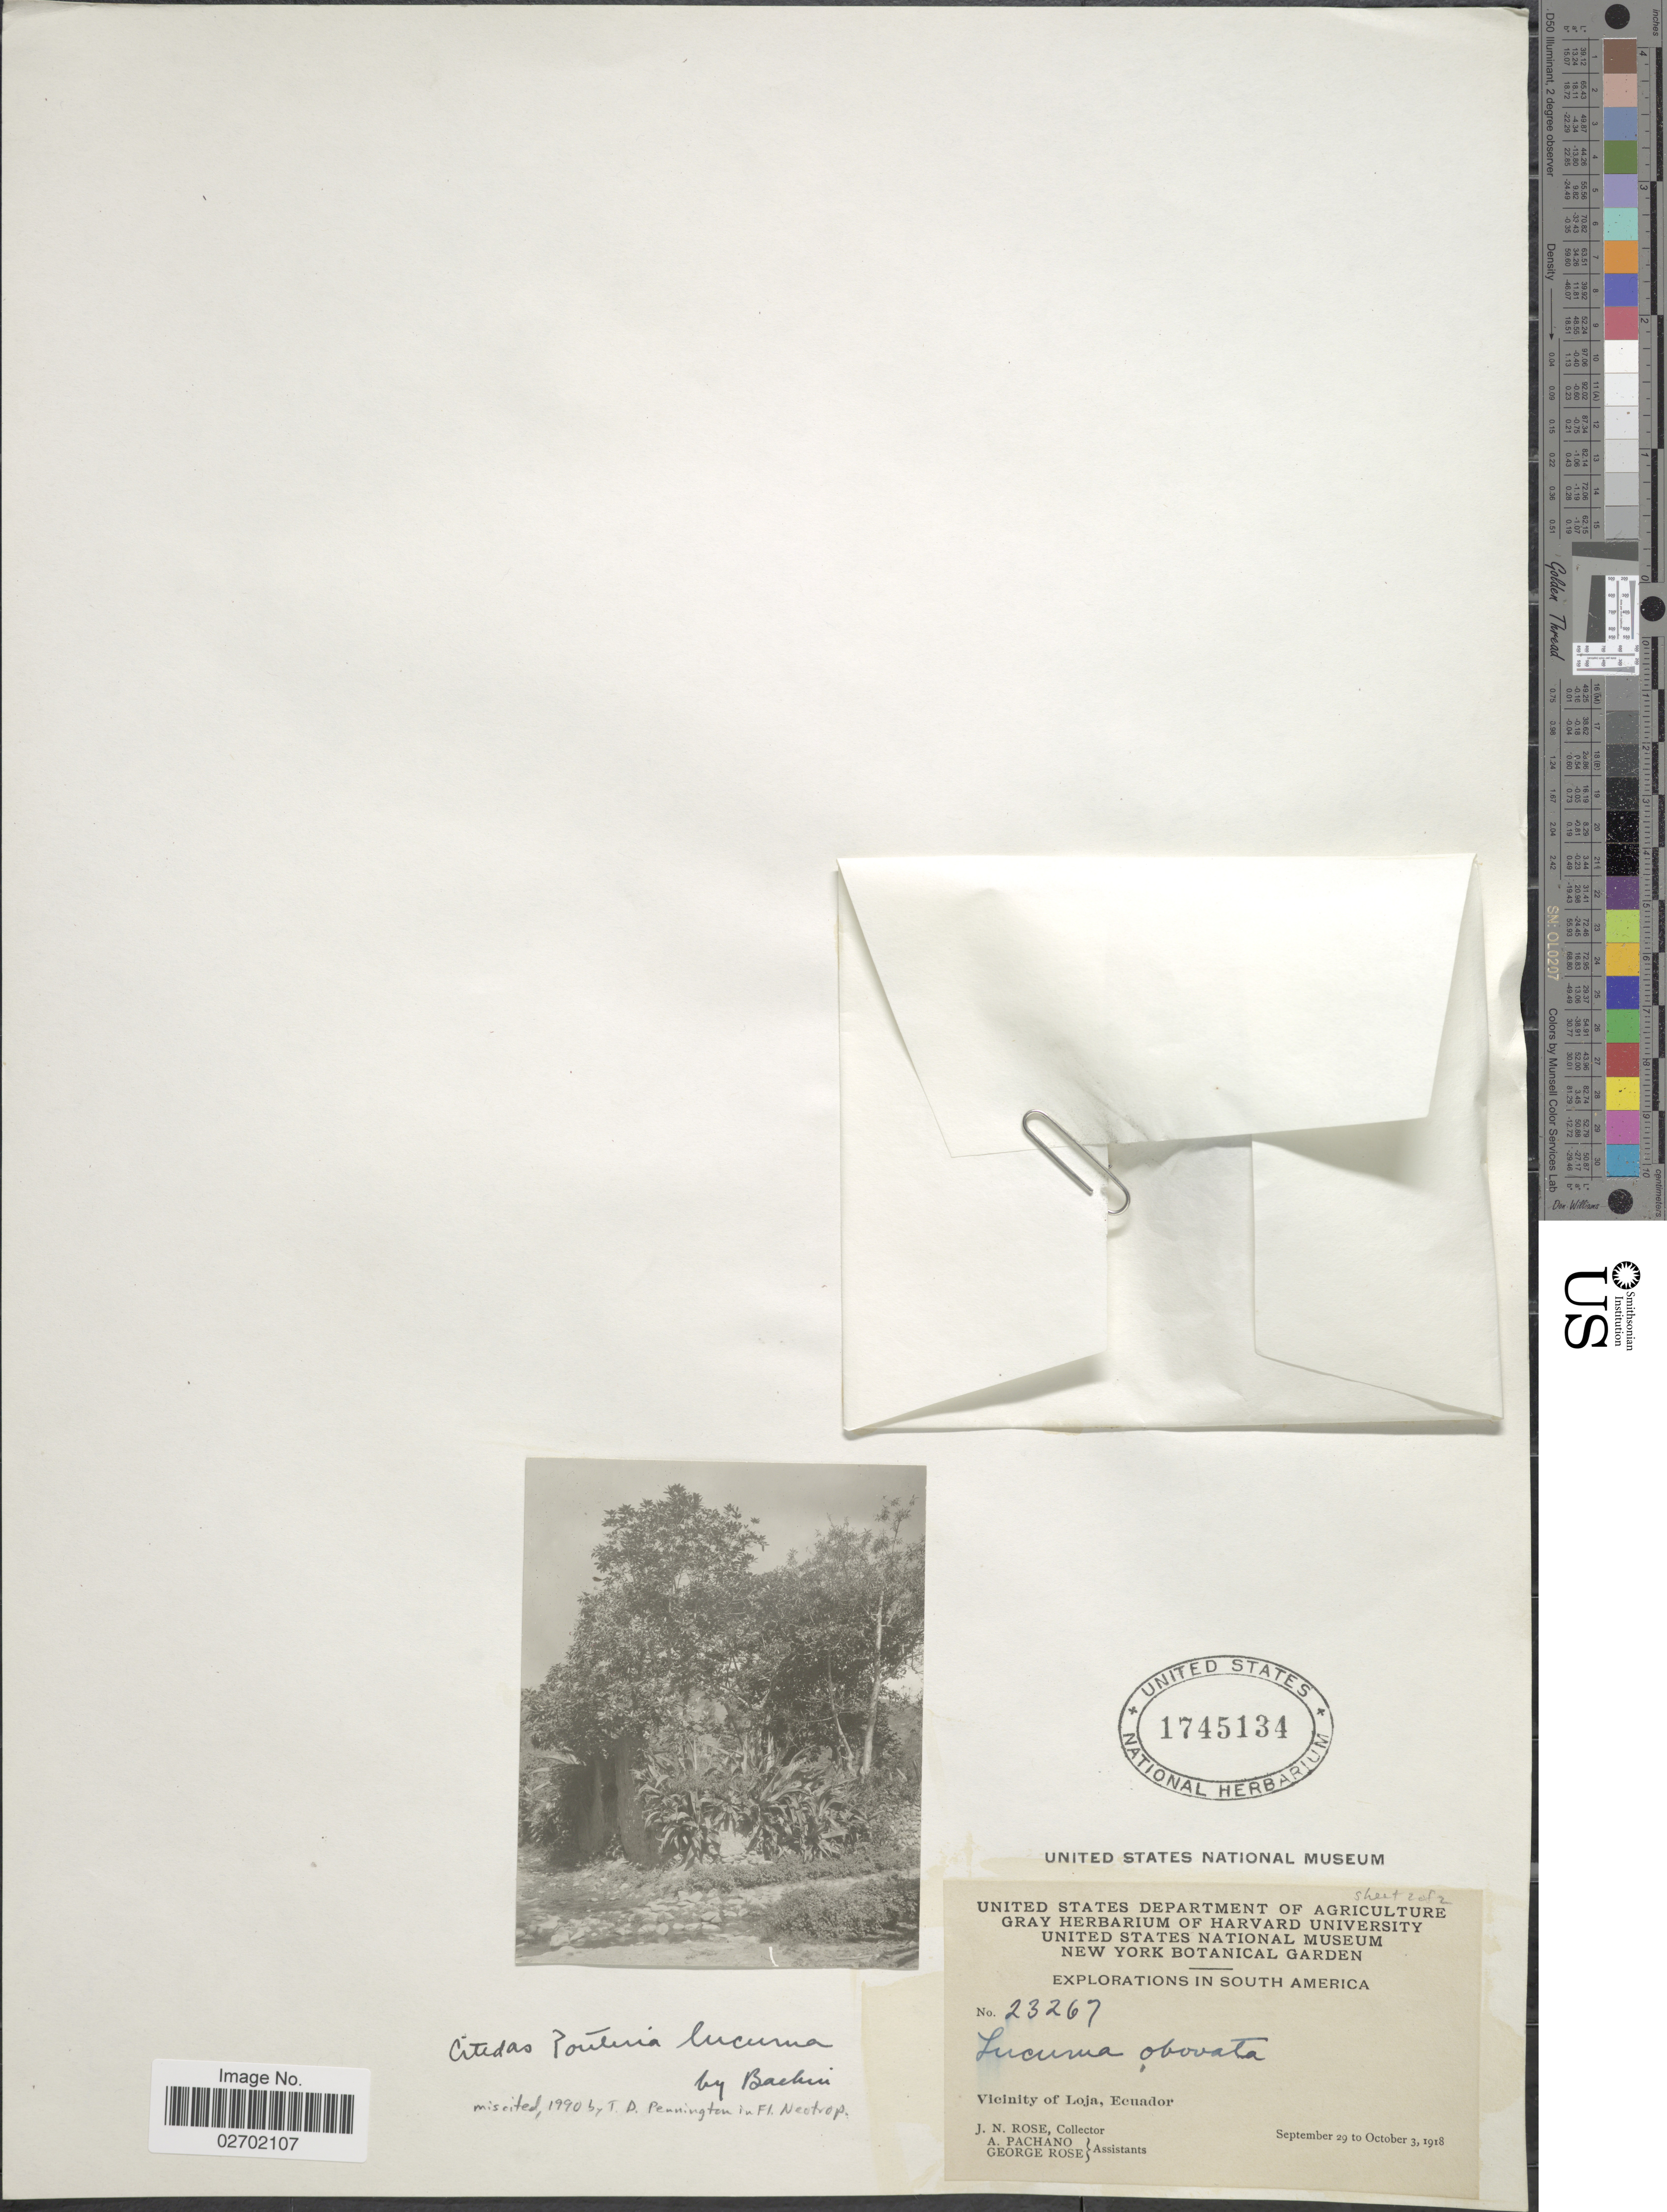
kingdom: Plantae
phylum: Tracheophyta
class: Magnoliopsida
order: Ericales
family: Sapotaceae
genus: Pouteria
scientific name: Pouteria lucuma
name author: (Ruiz & Pav.) Kuntze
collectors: J. N. Rose, A. Pachano & G. Rose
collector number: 23267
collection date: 1918-09-29/1918-10-03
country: Ecuador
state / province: Loja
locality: Vicinity of Loja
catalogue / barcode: US 1745134